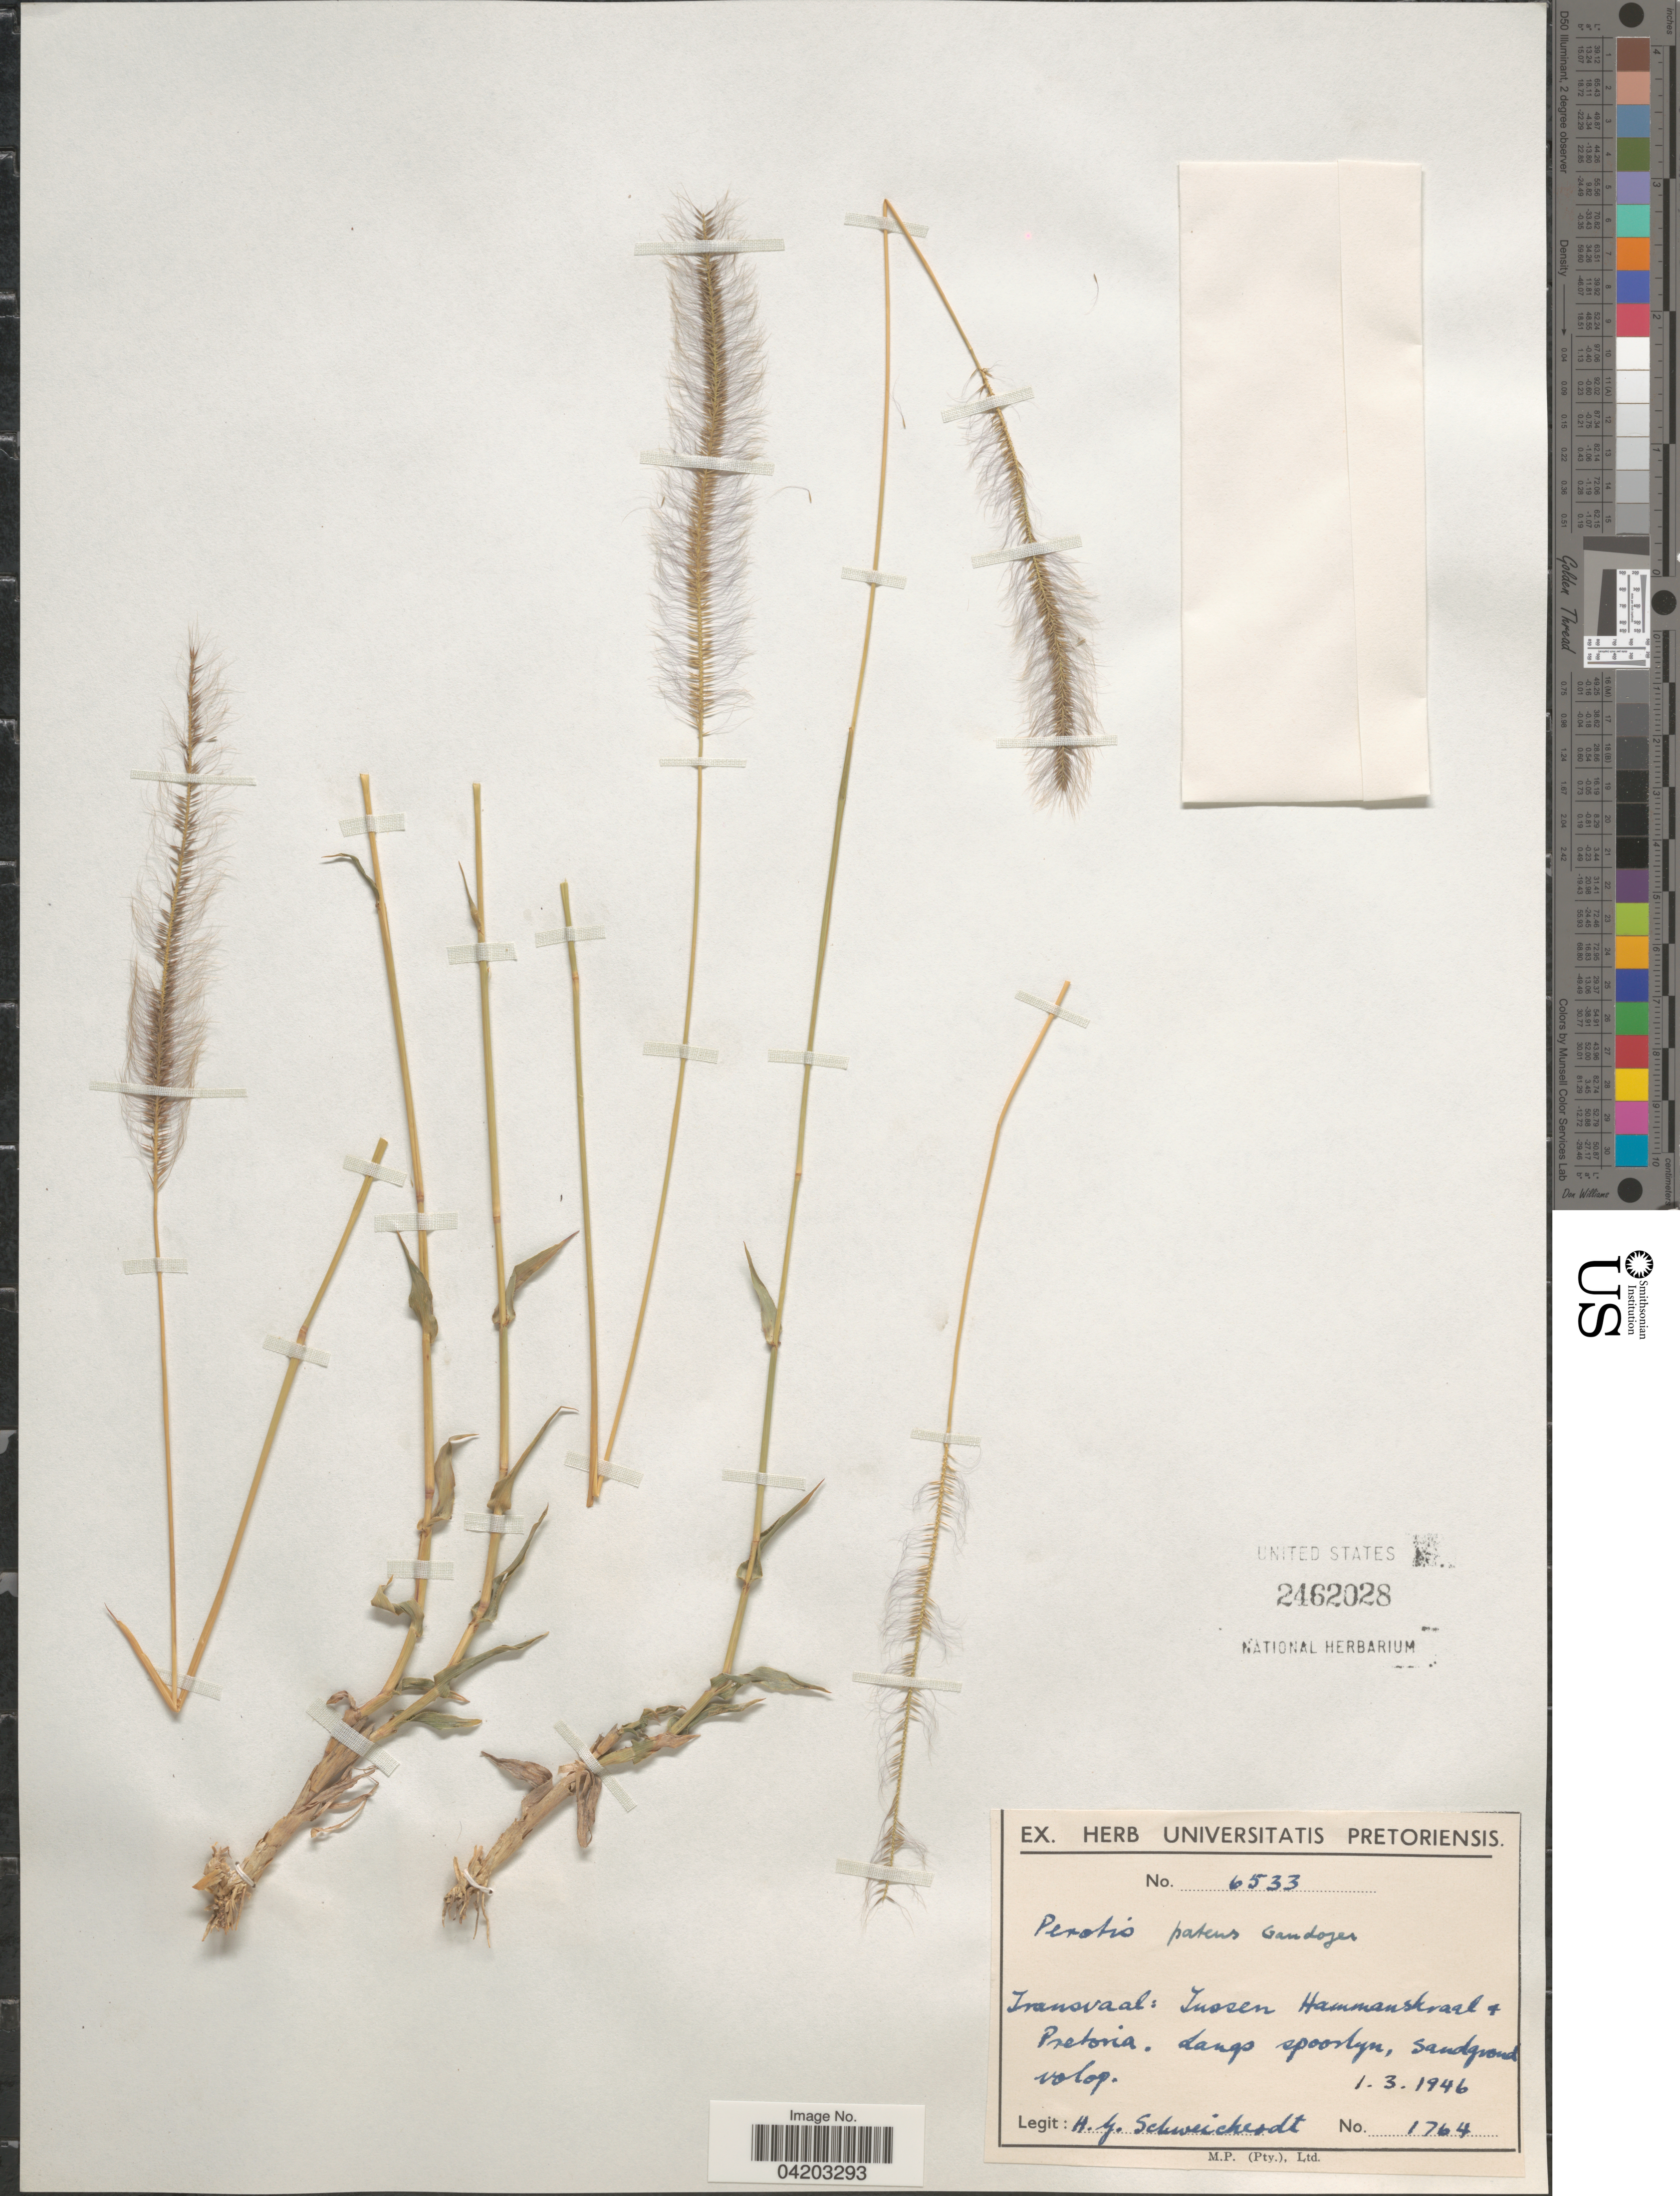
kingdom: Plantae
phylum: Tracheophyta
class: Liliopsida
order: Poales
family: Poaceae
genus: Perotis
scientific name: Perotis patens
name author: Gand.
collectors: H. Schweichkerdt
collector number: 1764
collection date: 1946-03-01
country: South Africa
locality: Transvaal: Tussen Hammanskraal & Pretoria. Langs spoorlijn.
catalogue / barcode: US 2462028